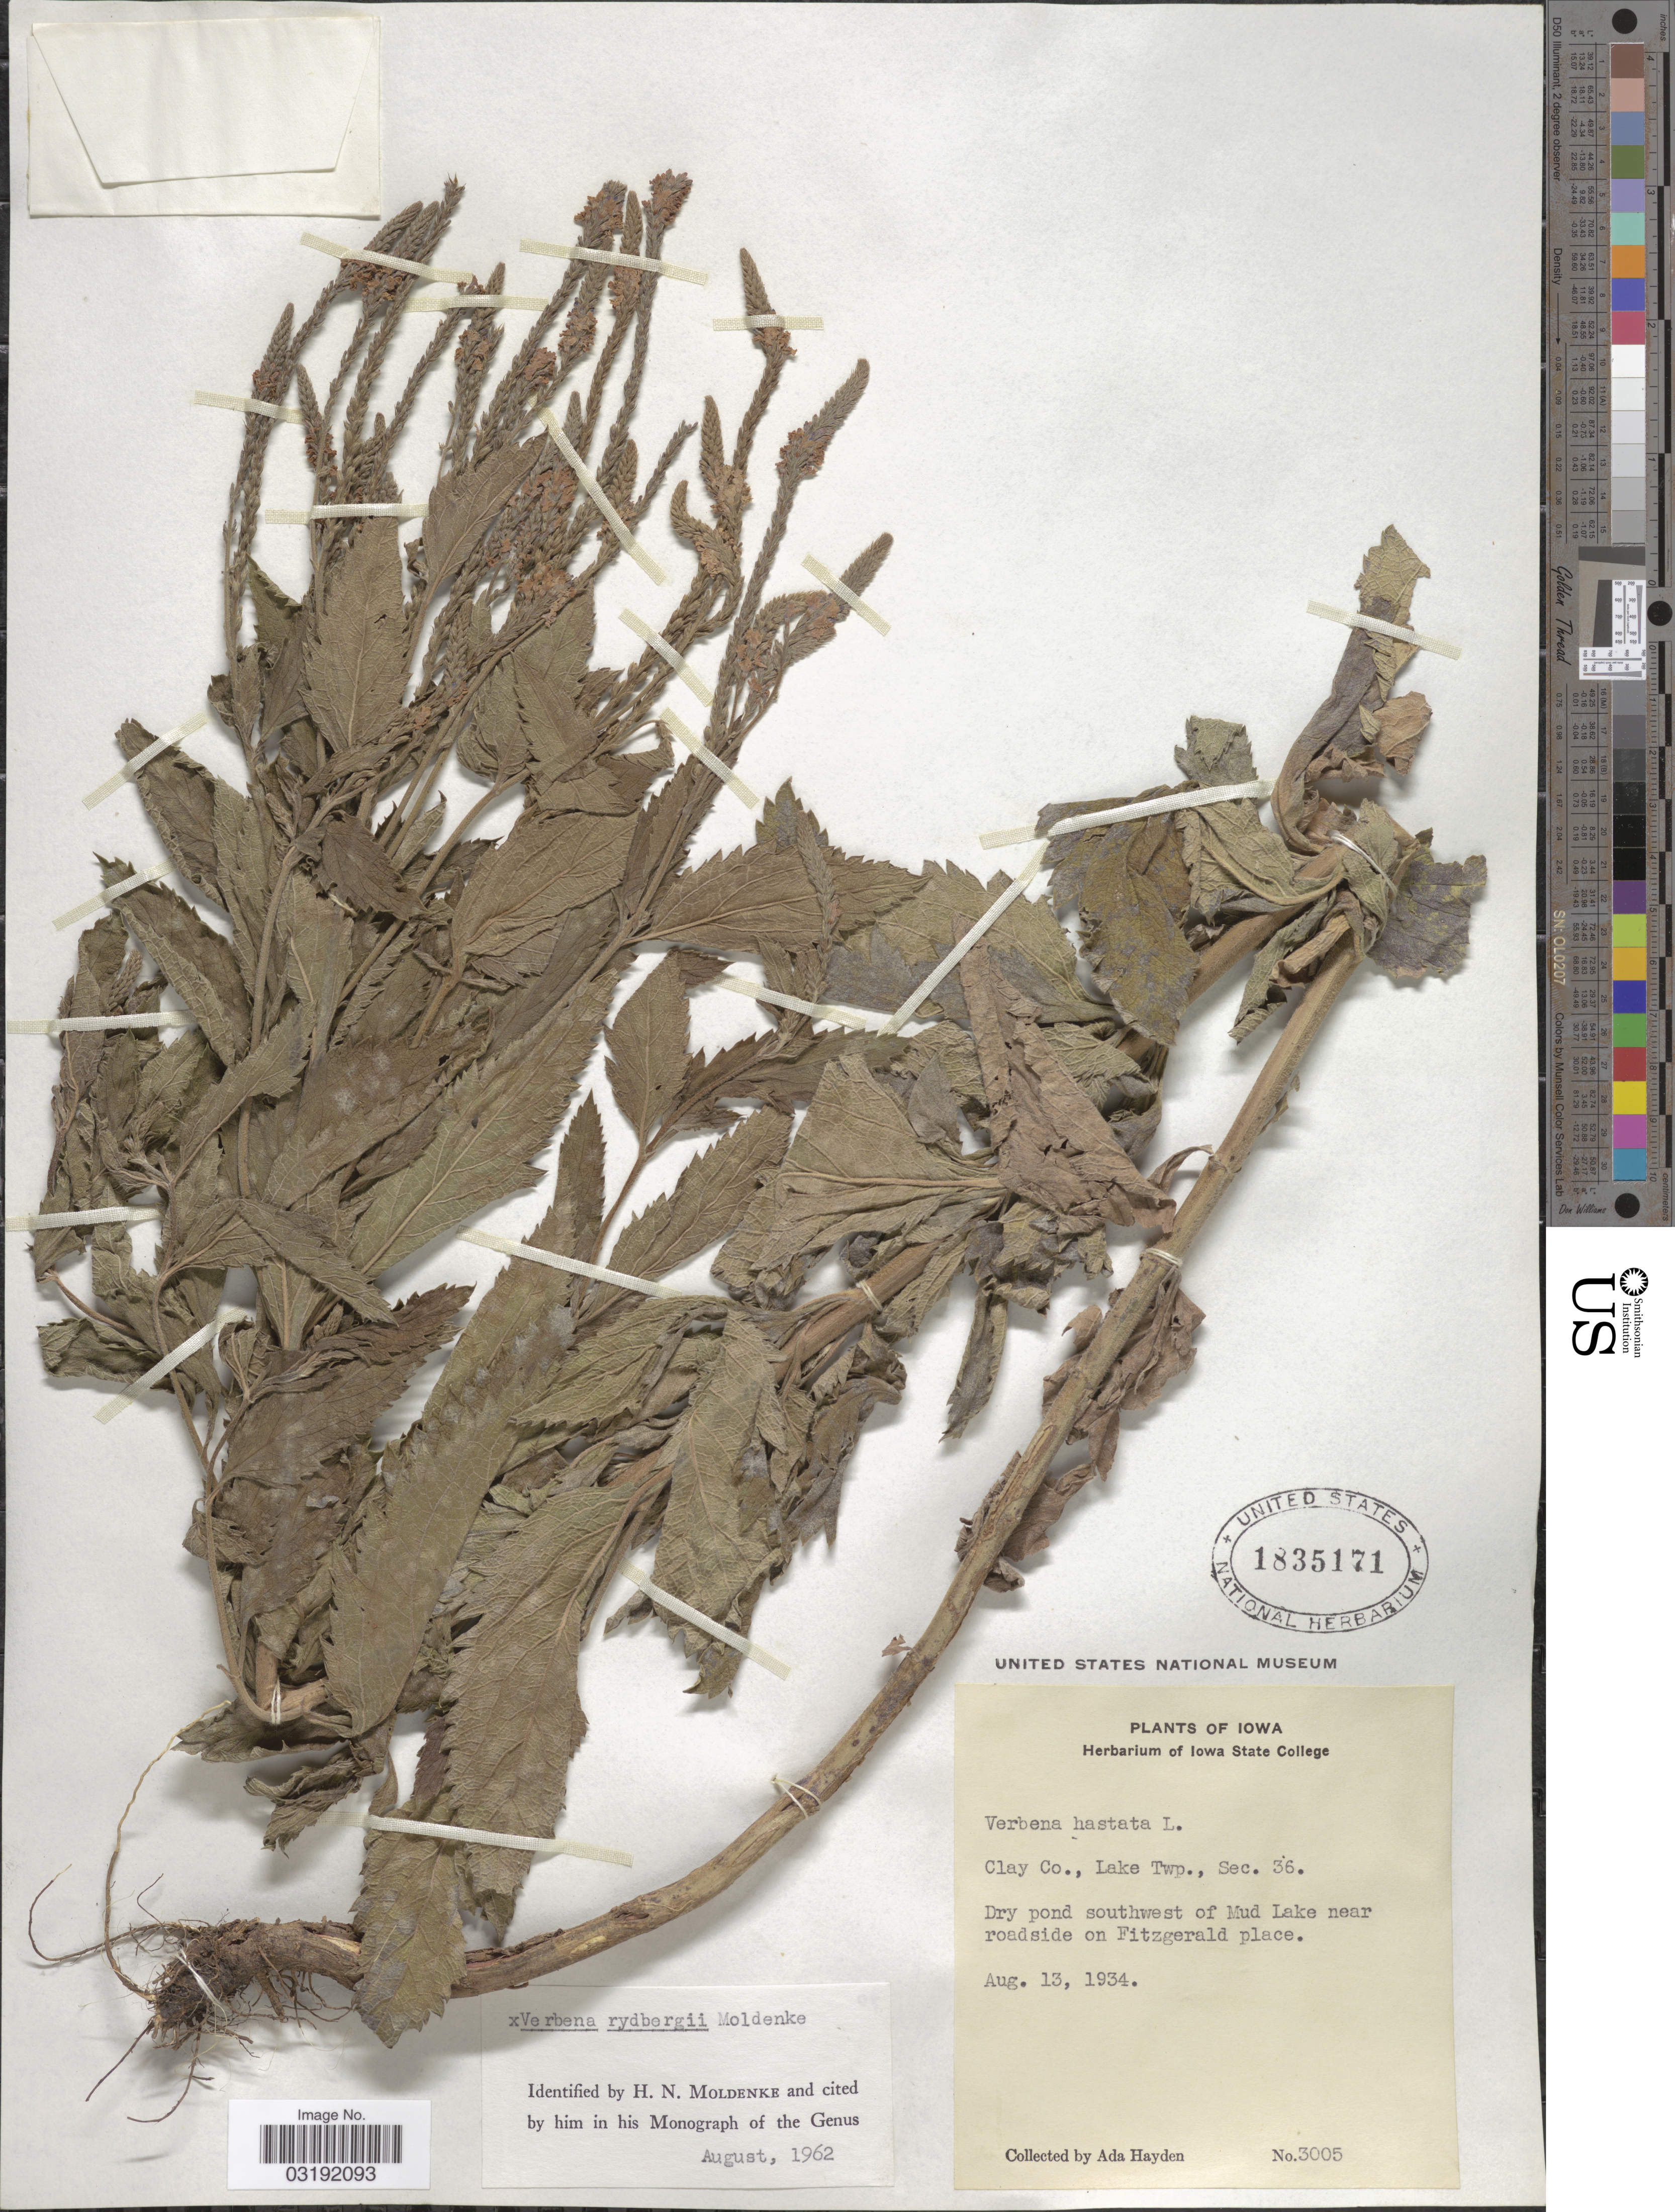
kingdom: Plantae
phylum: Tracheophyta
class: Magnoliopsida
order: Lamiales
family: Verbenaceae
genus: Verbena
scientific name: Verbena rydbergii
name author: Moldenke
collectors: Ada Hayden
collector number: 3005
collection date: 1934-08-13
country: United States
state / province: Iowa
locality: Clay Co., Lake Twp., Sec. 36. Dry pond southwest of Mud Lake near roadside on Fitzgerald place.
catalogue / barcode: US 1835171